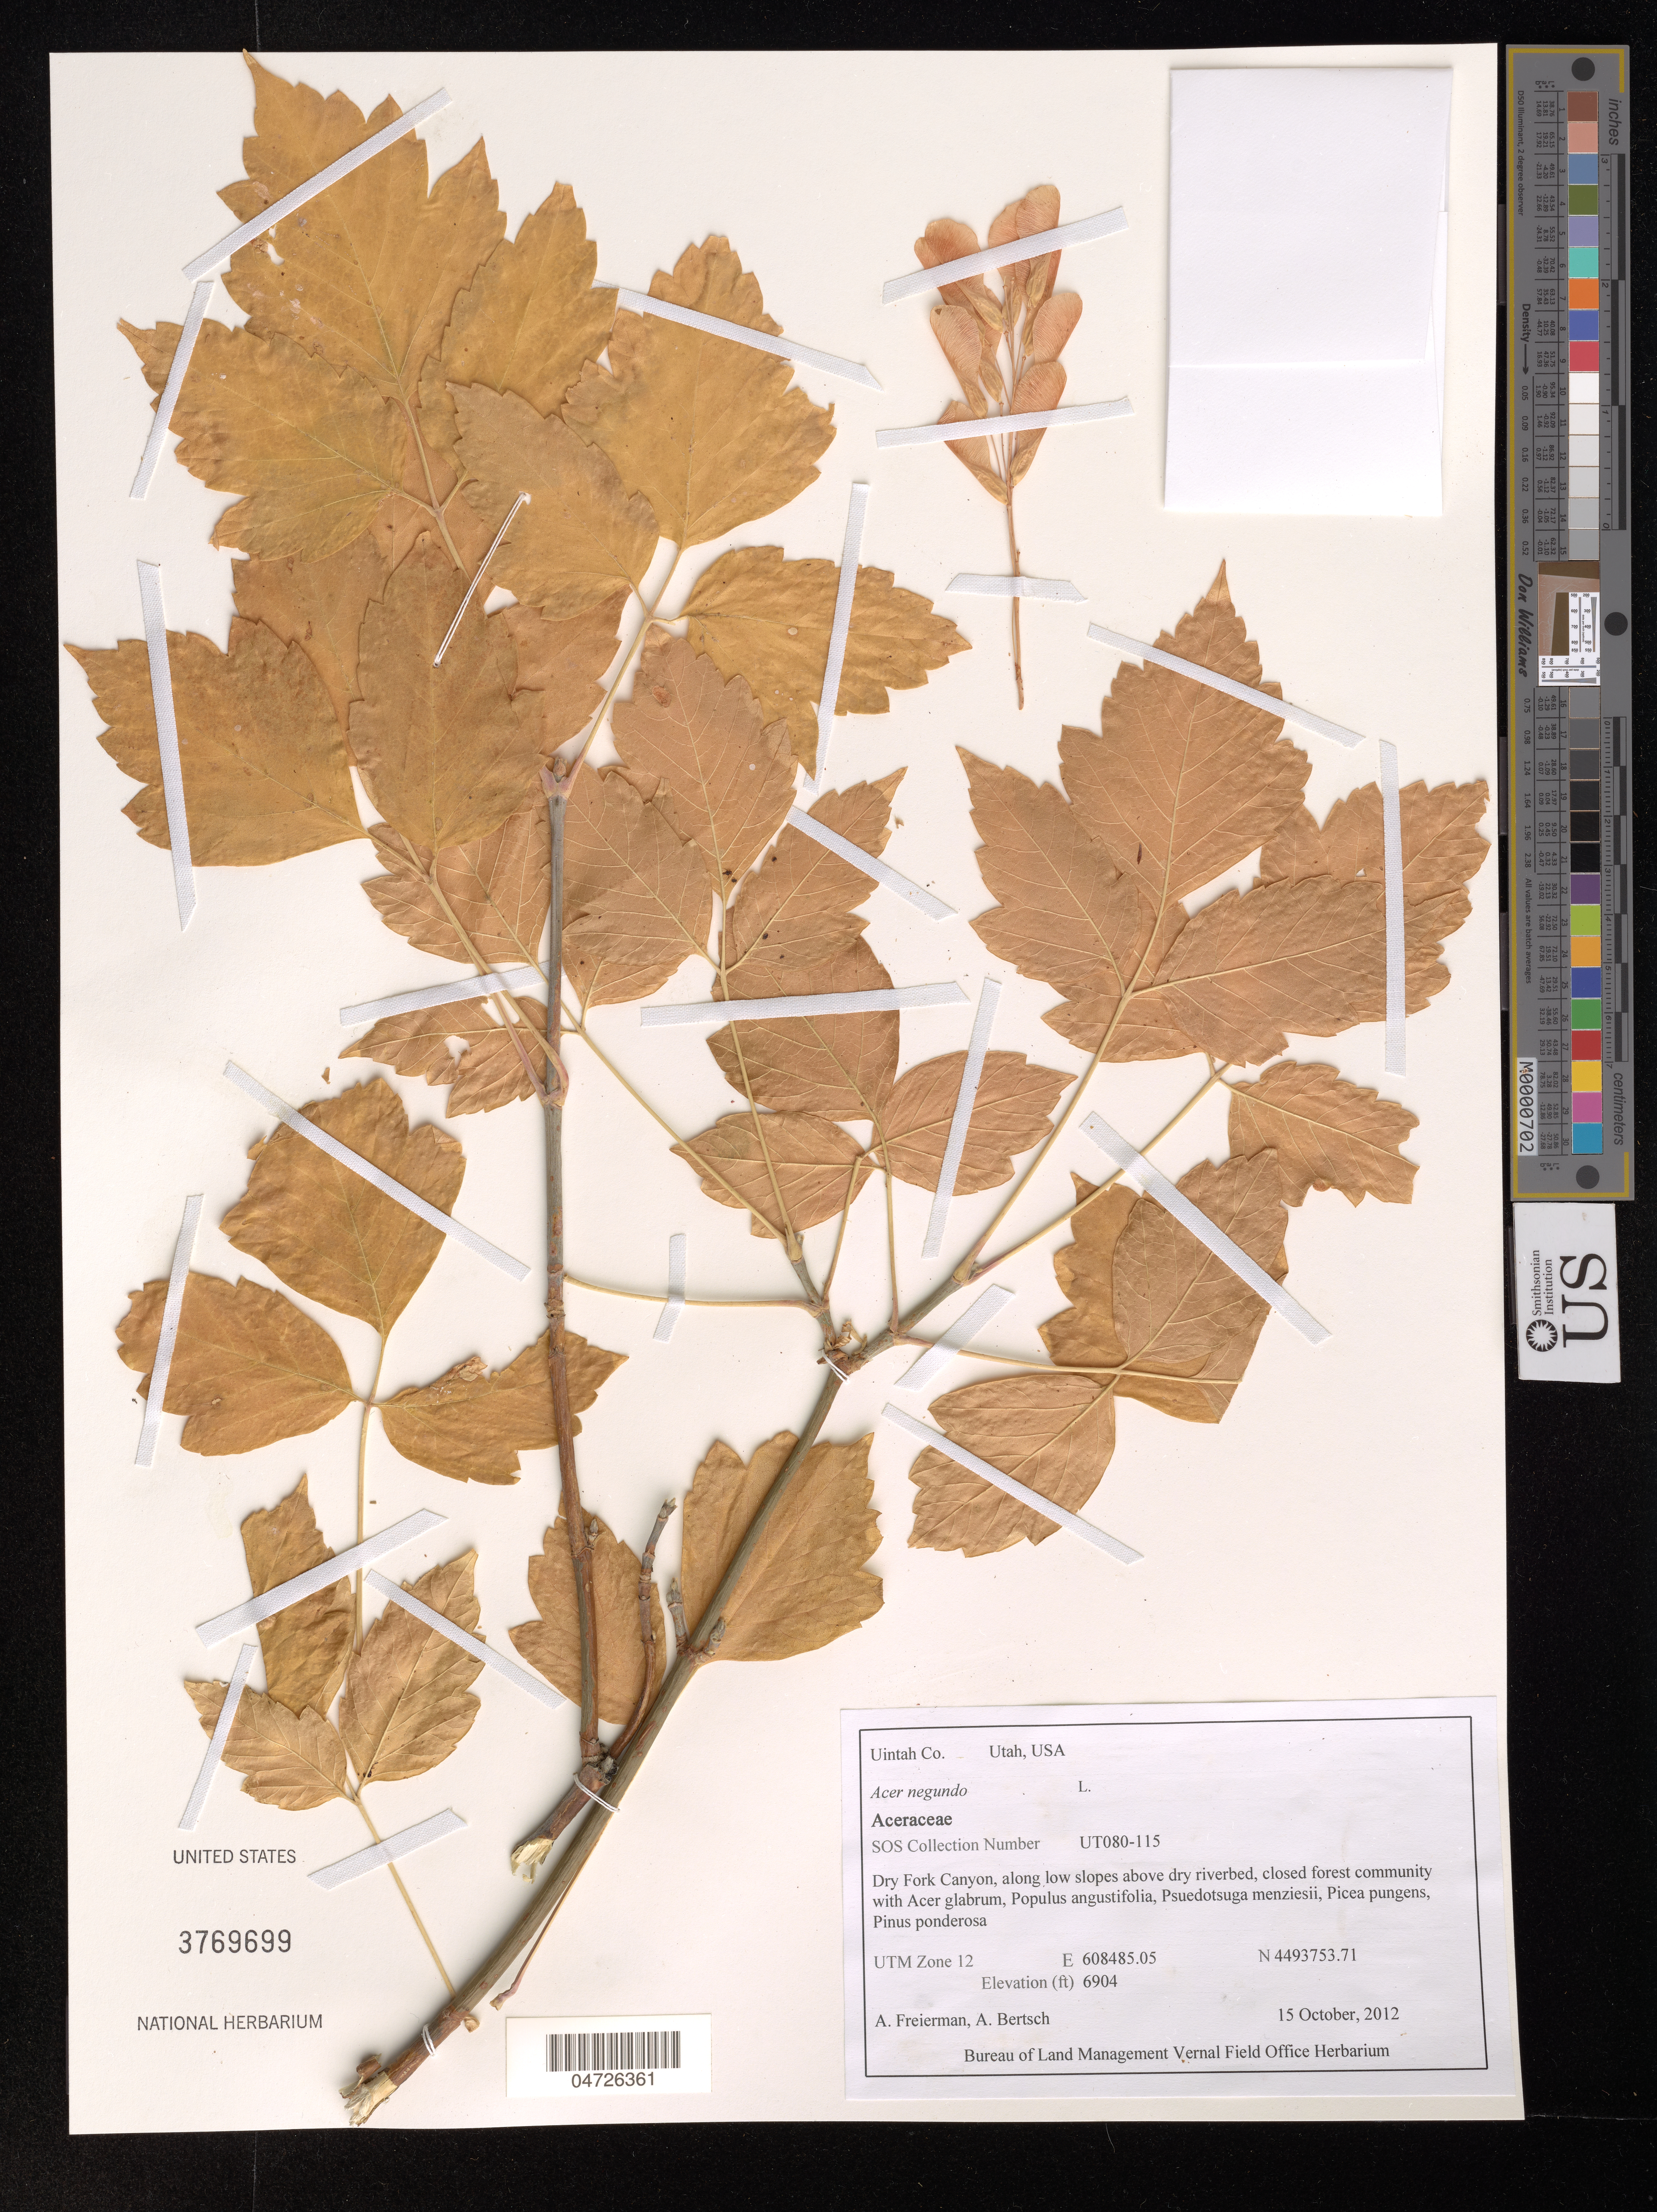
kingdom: Plantae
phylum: Tracheophyta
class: Magnoliopsida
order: Sapindales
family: Sapindaceae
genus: Acer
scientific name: Acer negundo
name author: L.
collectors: A. Freierman & A. Bertsch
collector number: UT080-115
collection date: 2012-10-15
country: United States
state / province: Utah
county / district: Uintah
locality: Uintah Co. Dry Fork Canyon. UTM Zone 12.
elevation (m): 2104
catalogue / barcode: US 3769699